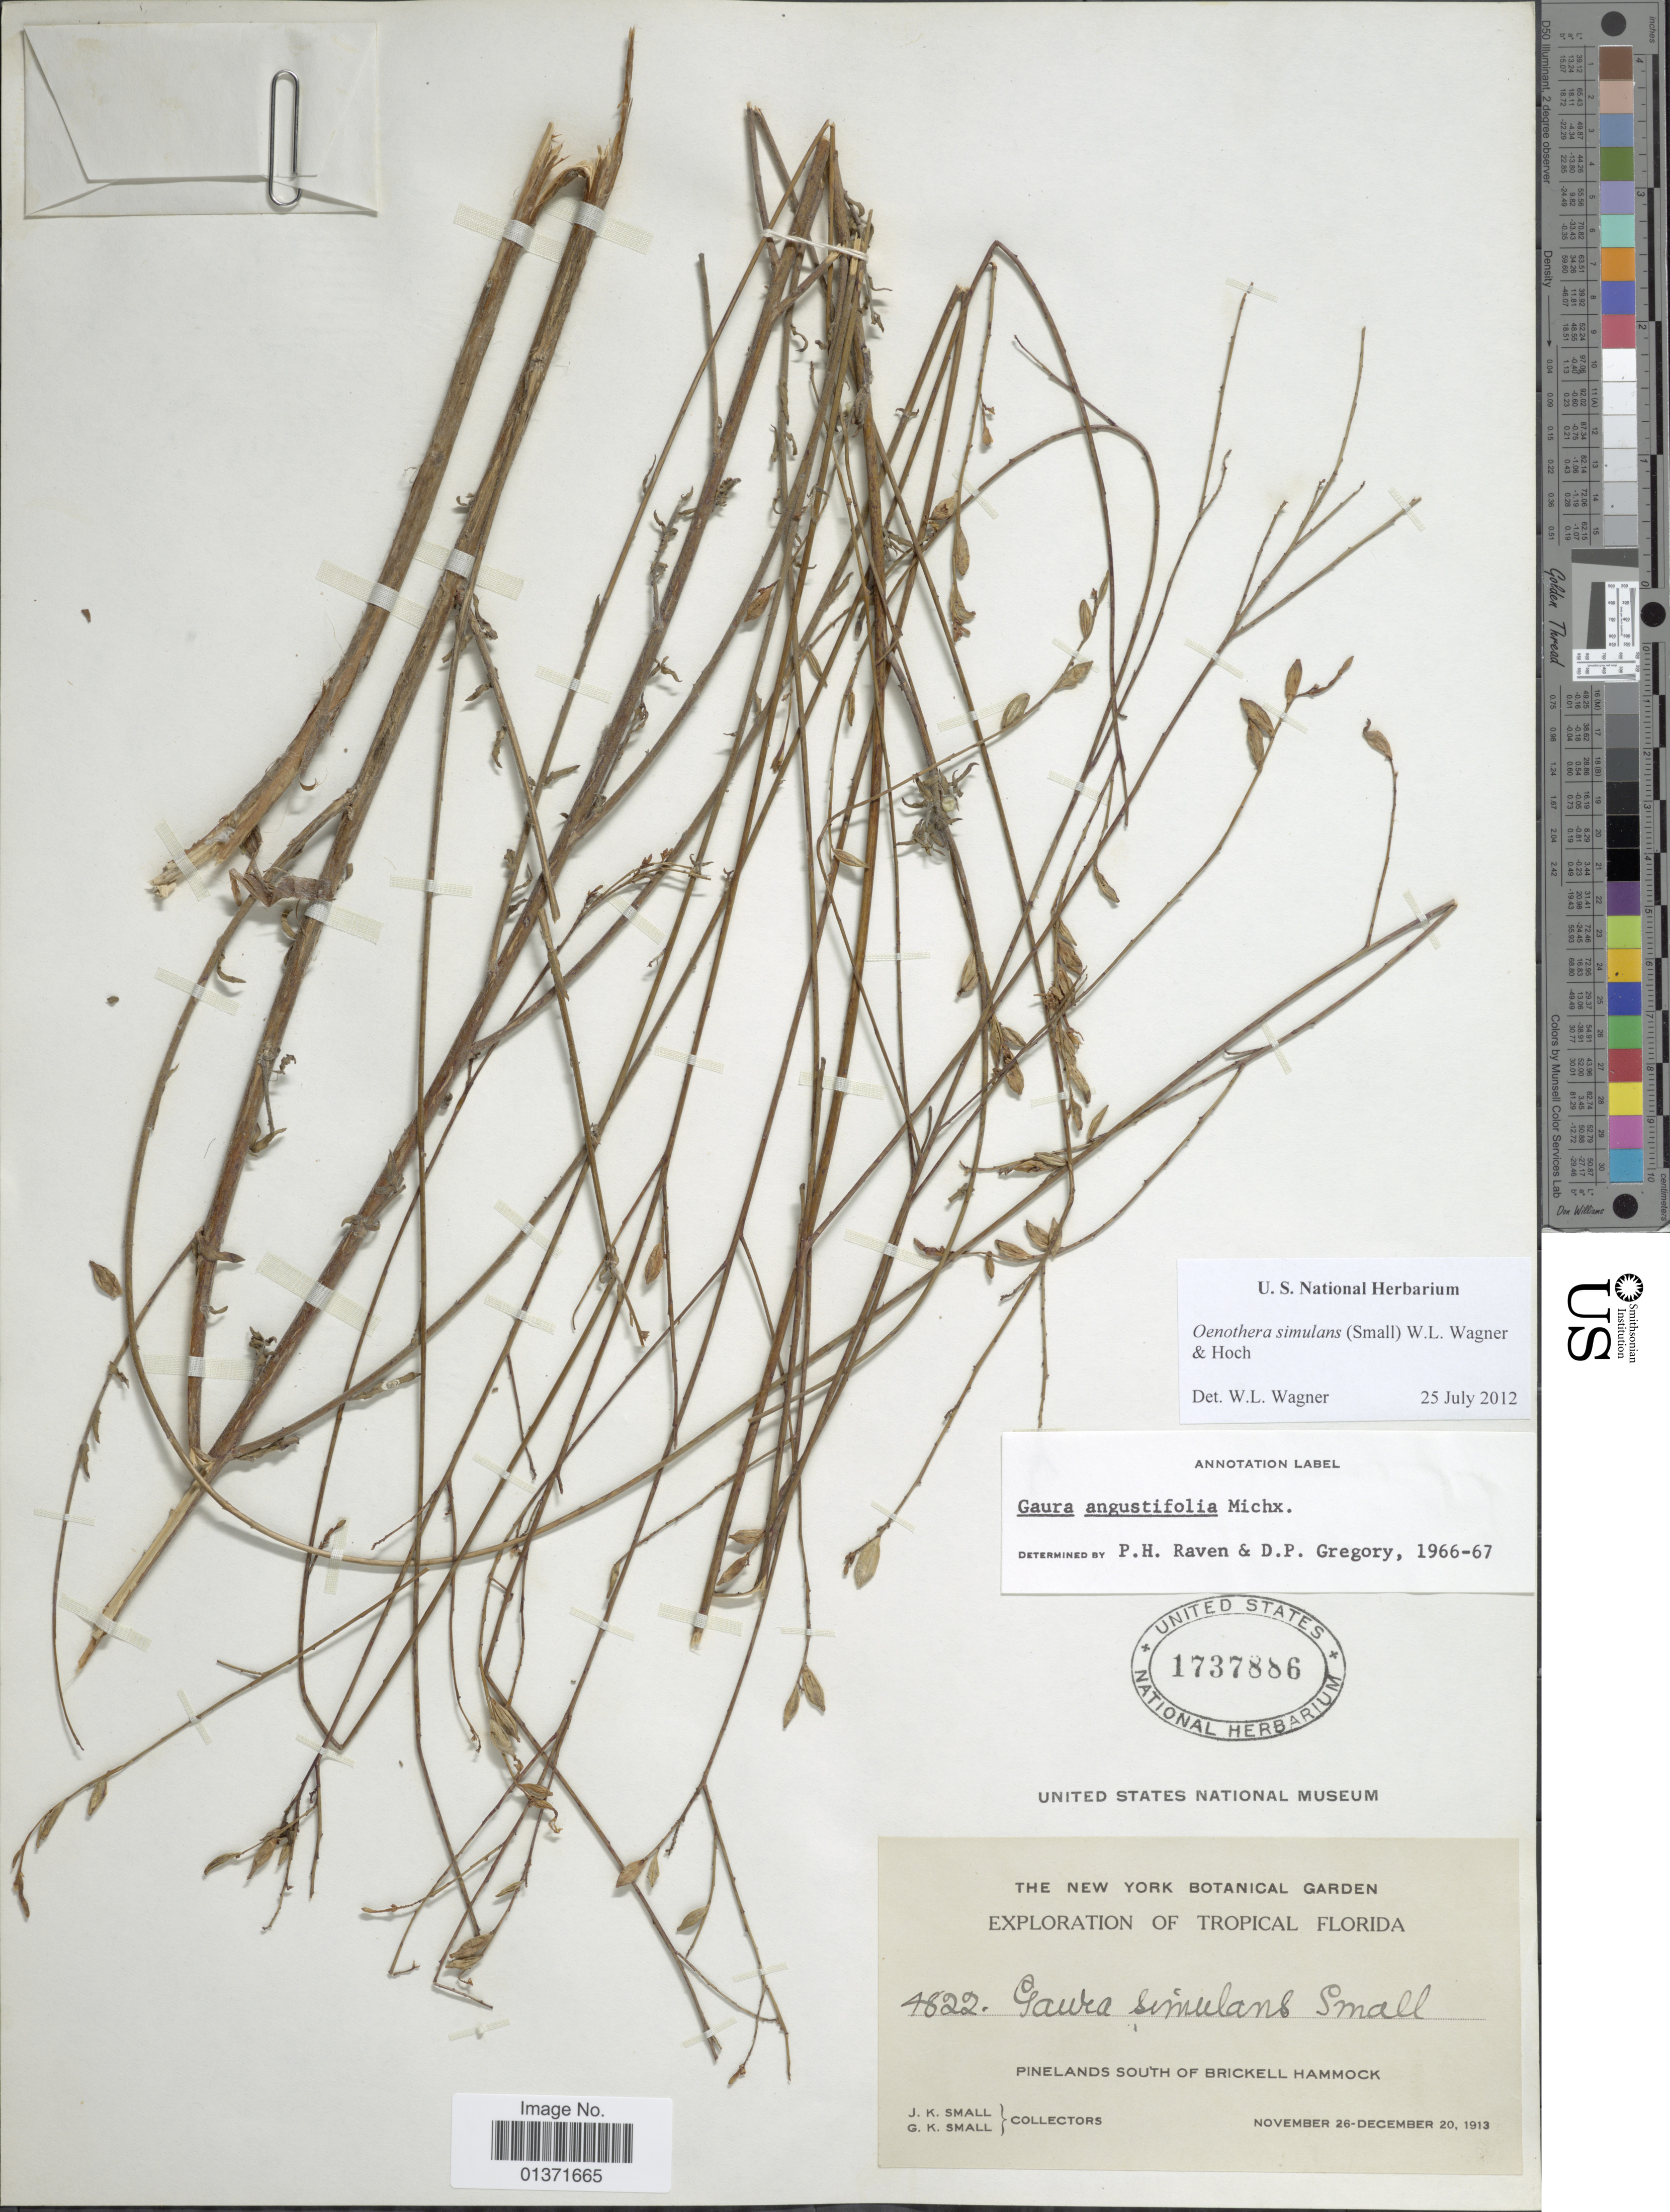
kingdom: Plantae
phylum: Tracheophyta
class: Magnoliopsida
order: Myrtales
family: Onagraceae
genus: Oenothera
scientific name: Oenothera simulans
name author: Michx.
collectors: J. K. Small & G. K. Small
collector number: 4822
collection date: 1913-11-26/1913-12-20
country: United States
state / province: Florida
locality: Tropical Florida, Pinelands south of Brickell Hammock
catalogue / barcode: US 1737886